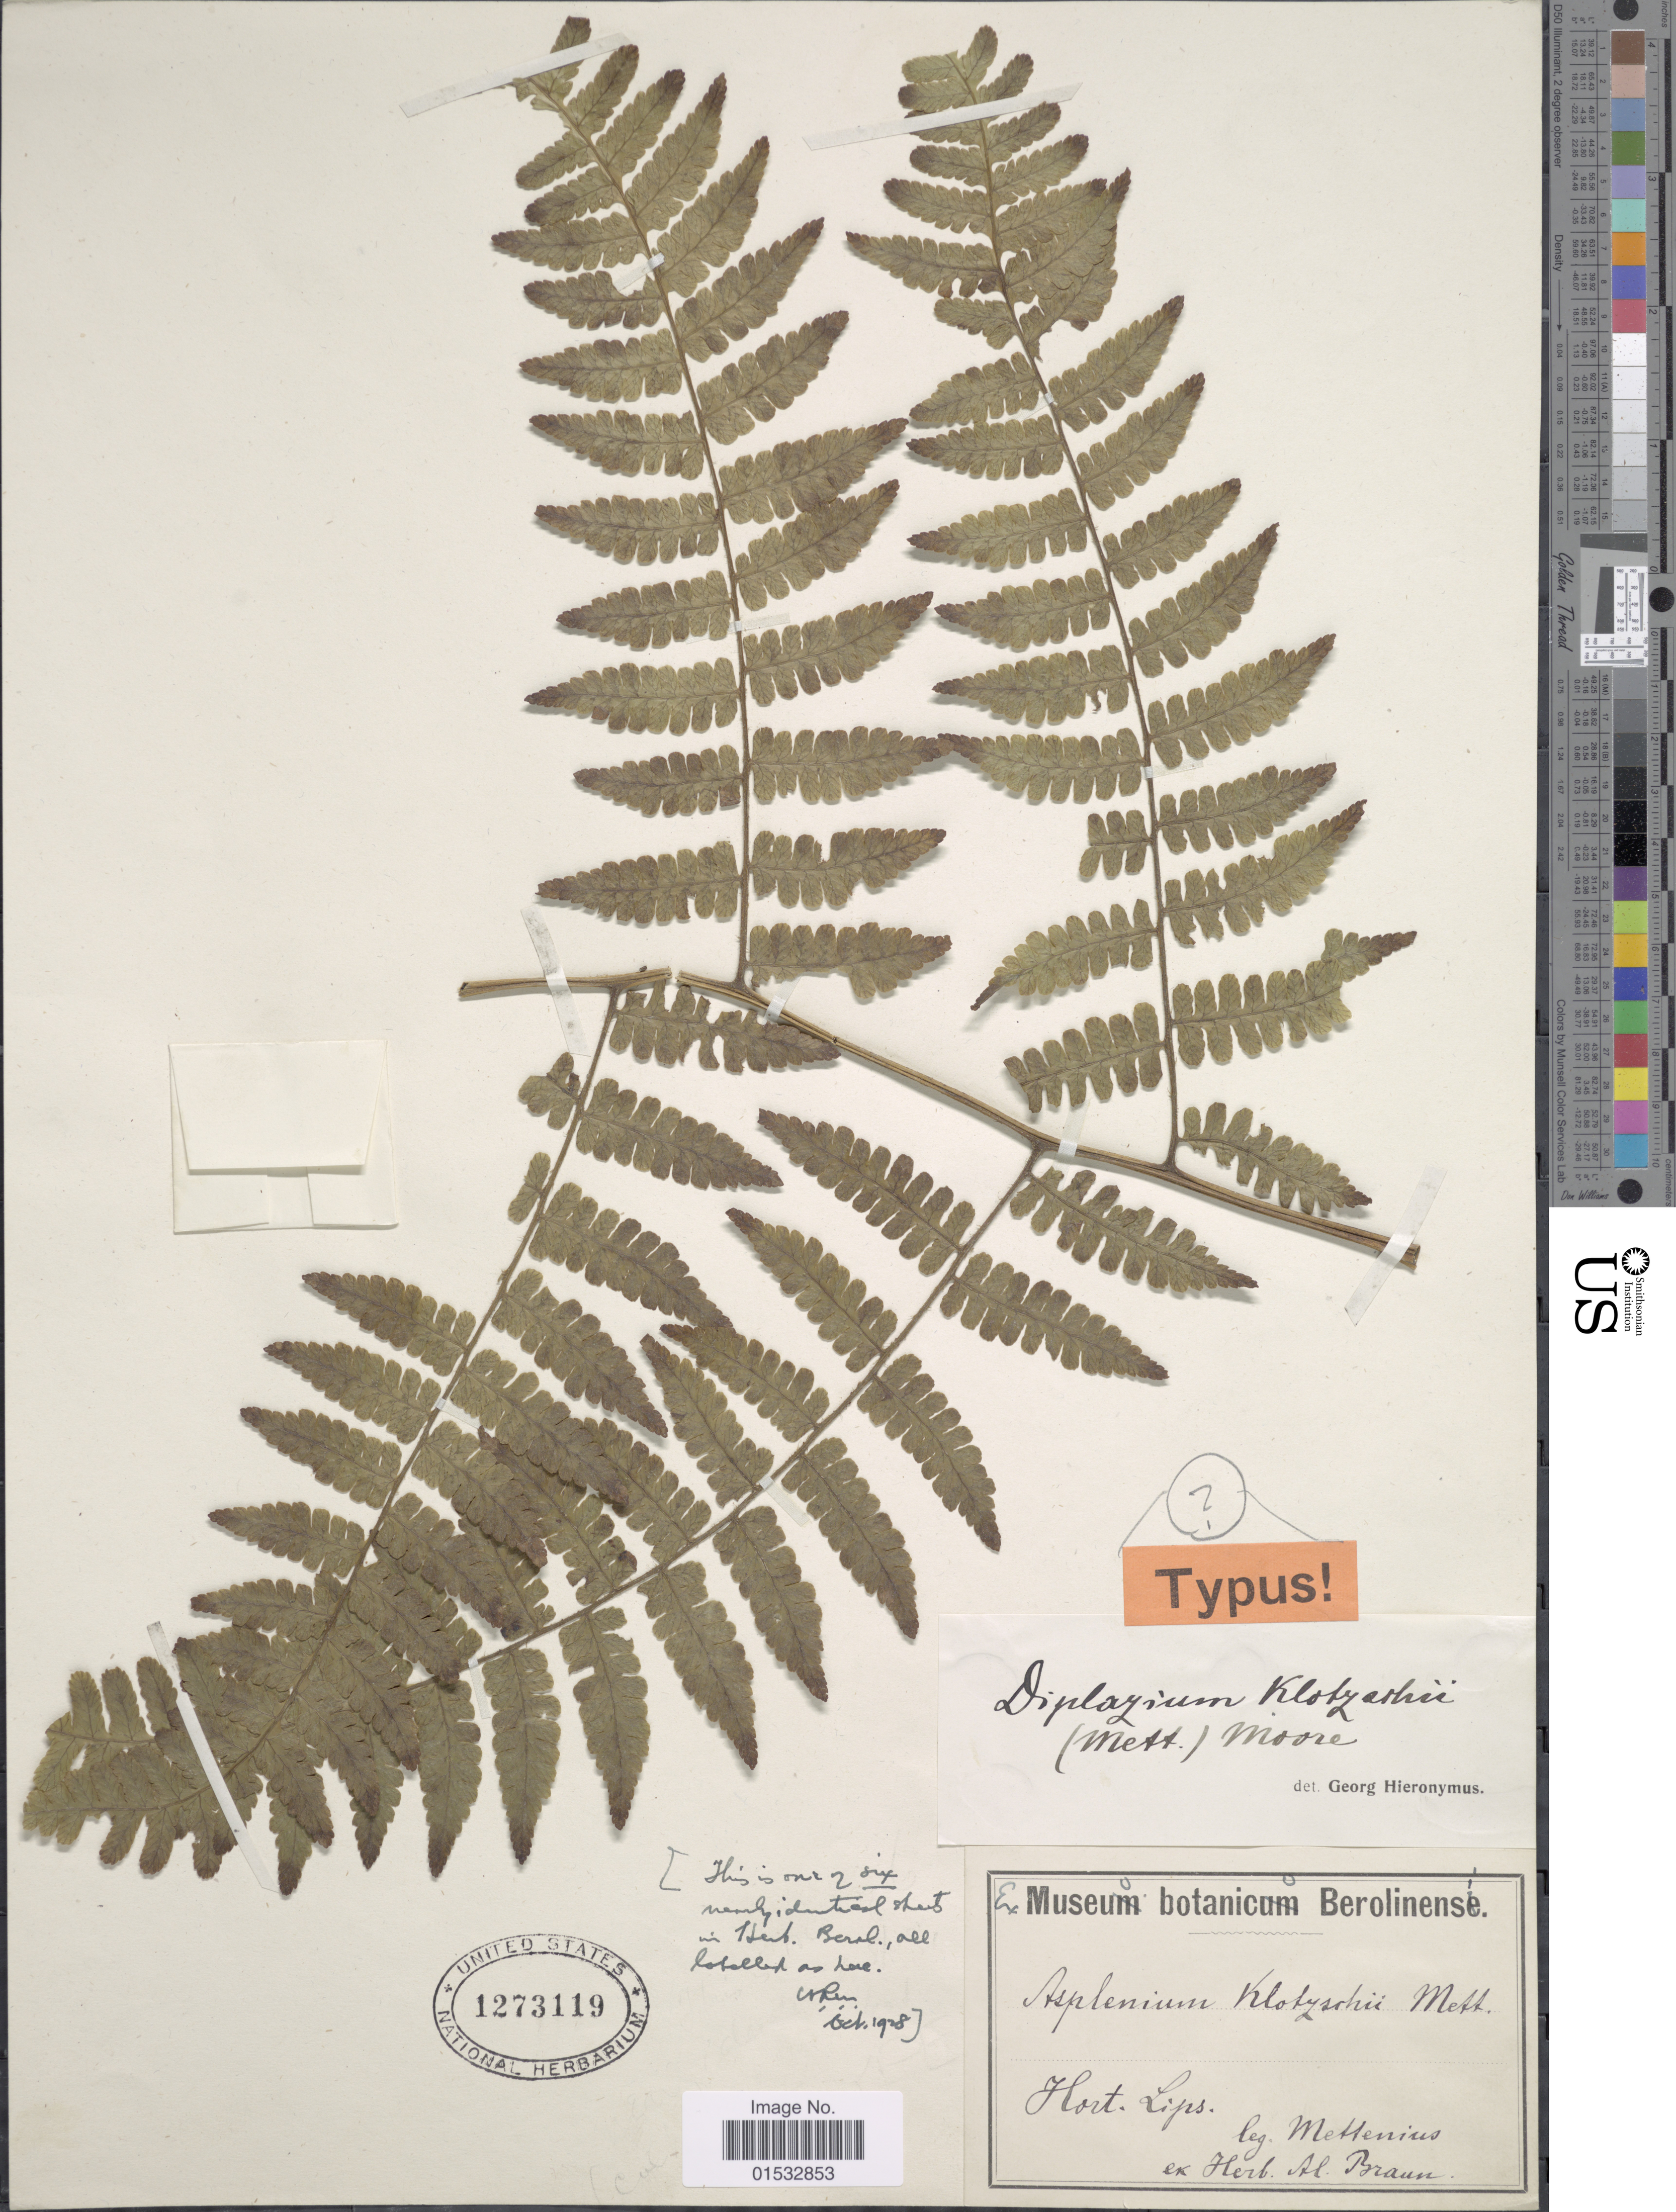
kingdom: Plantae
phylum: Tracheophyta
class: Polypodiopsida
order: Polypodiales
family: Athyriaceae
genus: Diplazium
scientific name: Diplazium diplazioides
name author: (Klotzsch & H. Karst.) Alston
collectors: Mettenius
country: Germany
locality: Hort, Lips. [interpreted]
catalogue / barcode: US 1273119